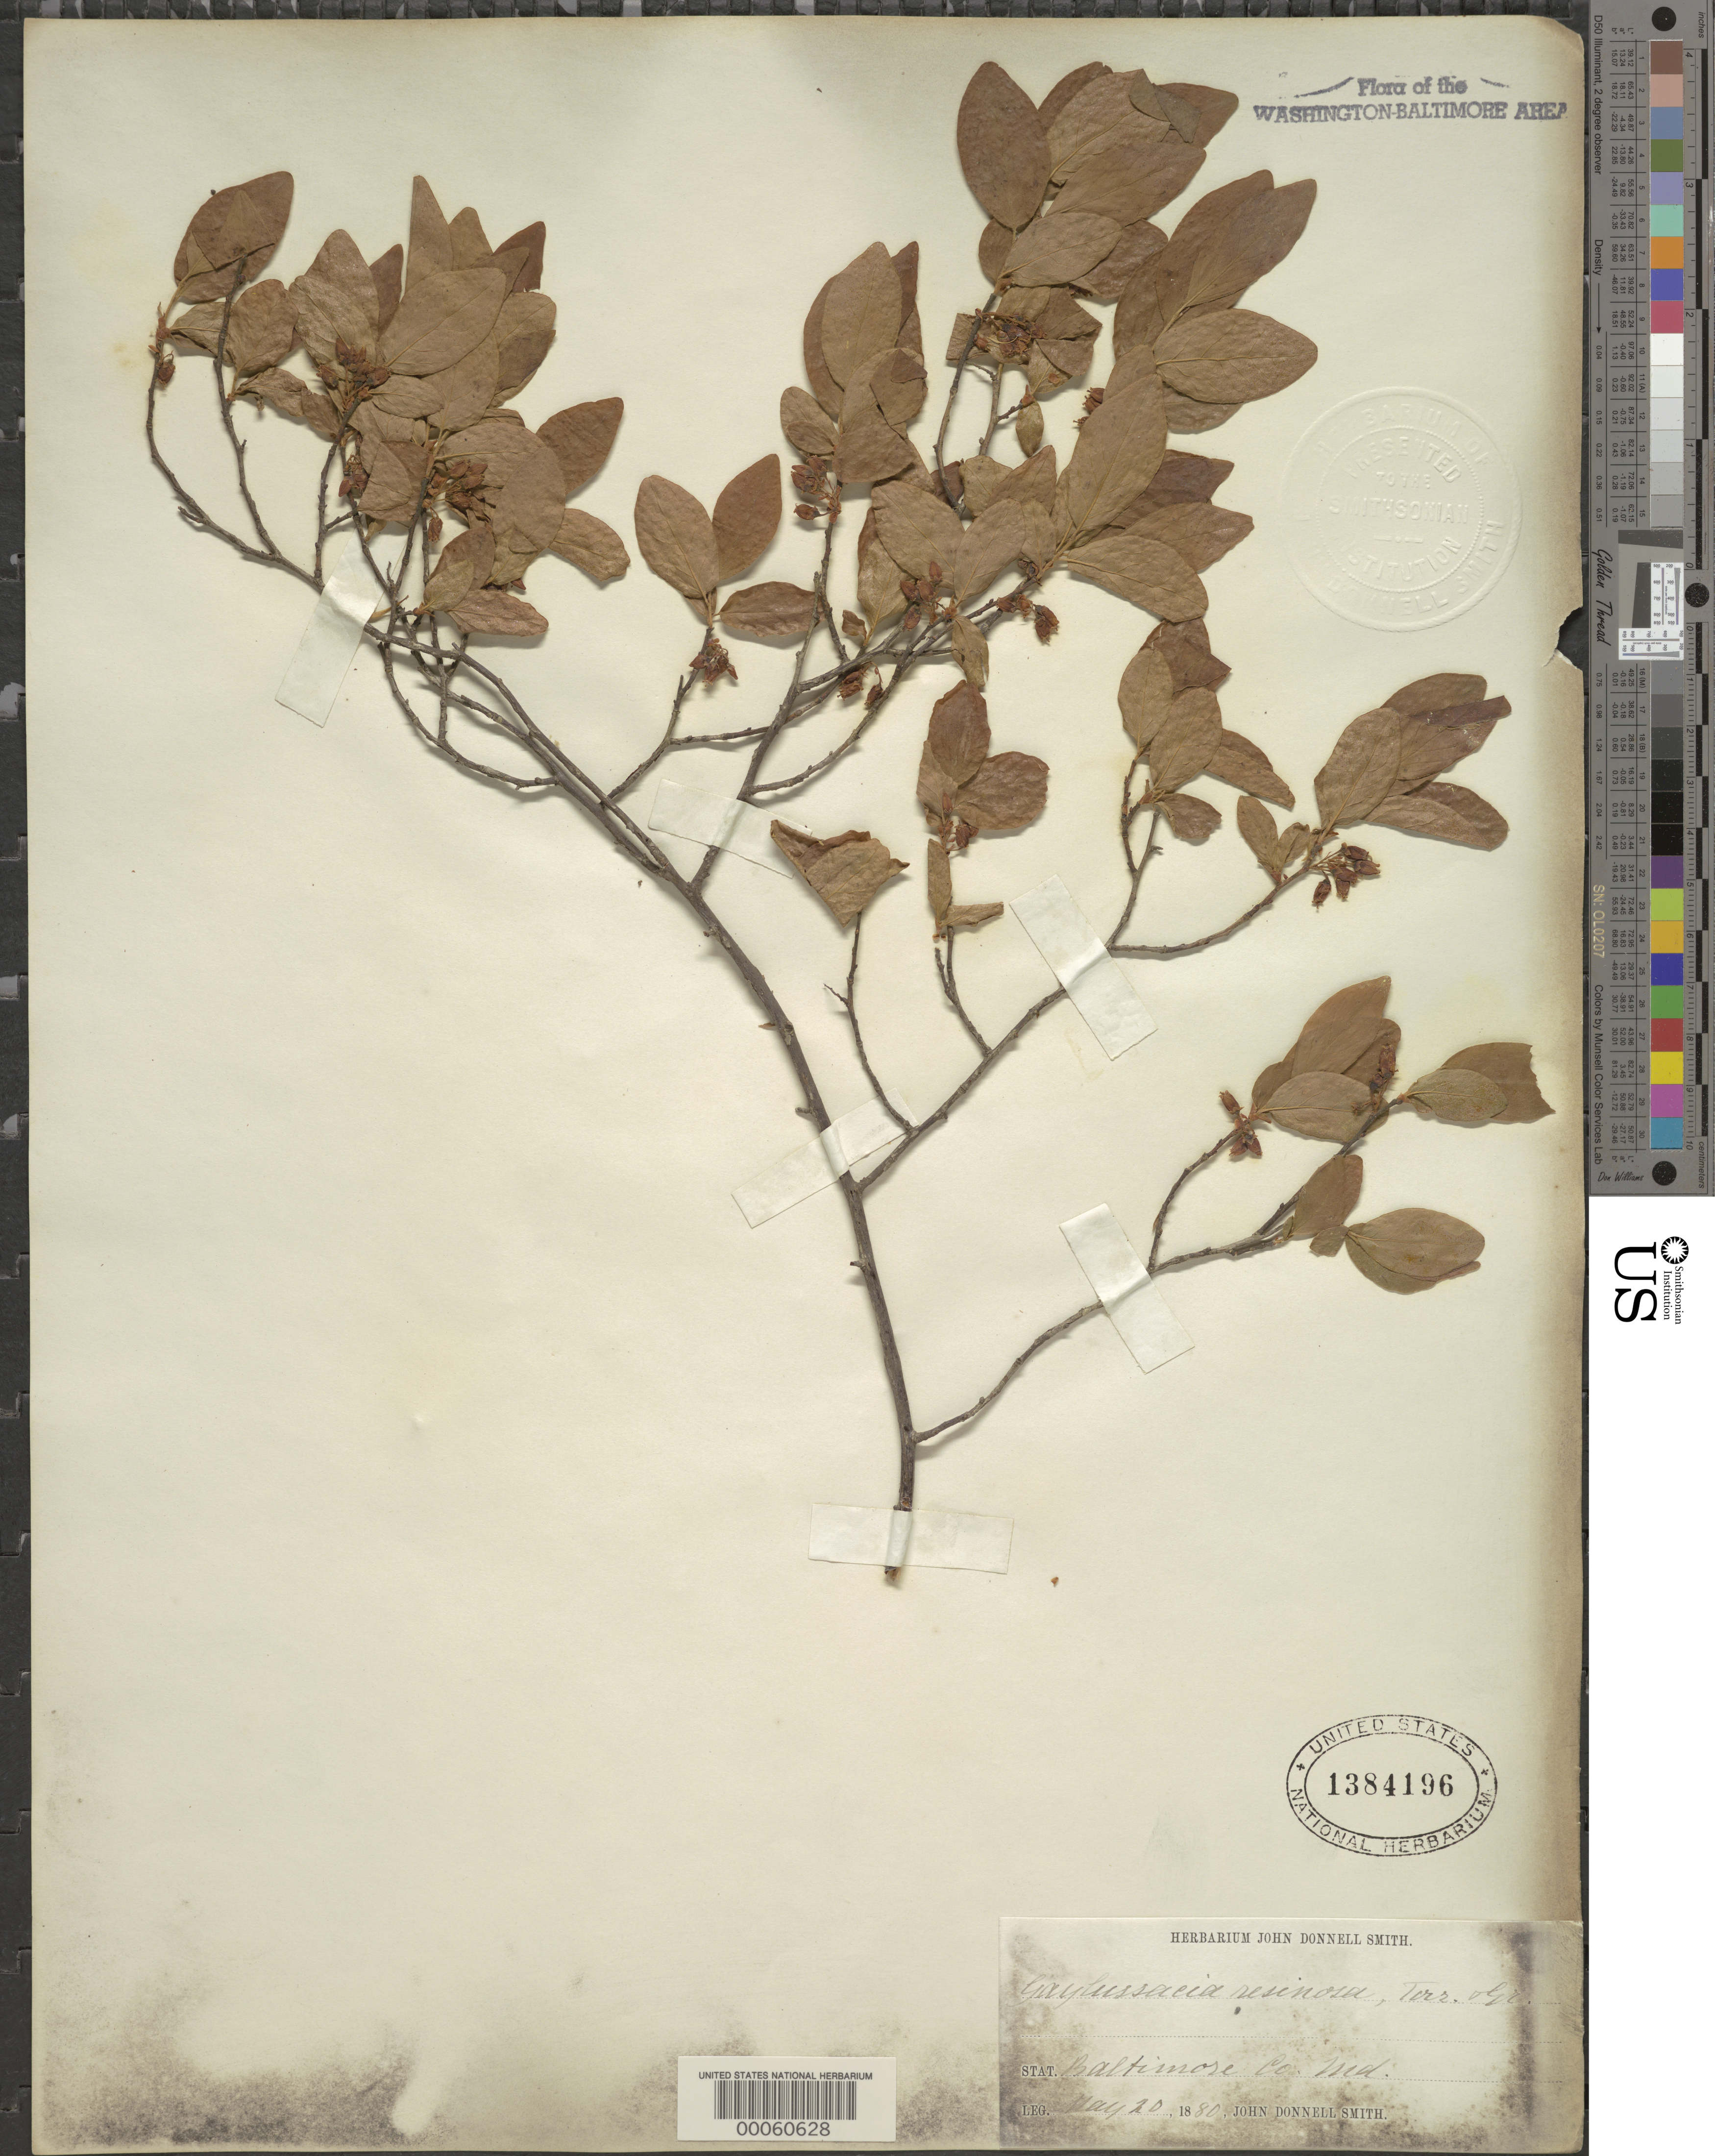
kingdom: Plantae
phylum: Tracheophyta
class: Magnoliopsida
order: Ericales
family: Ericaceae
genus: Gaylussacia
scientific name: Gaylussacia baccata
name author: (Wangenh.) K. Koch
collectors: J. Donnell Smith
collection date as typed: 20 May 1880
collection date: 1880-05-20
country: United States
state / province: Maryland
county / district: Baltimore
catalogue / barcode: US 1384196